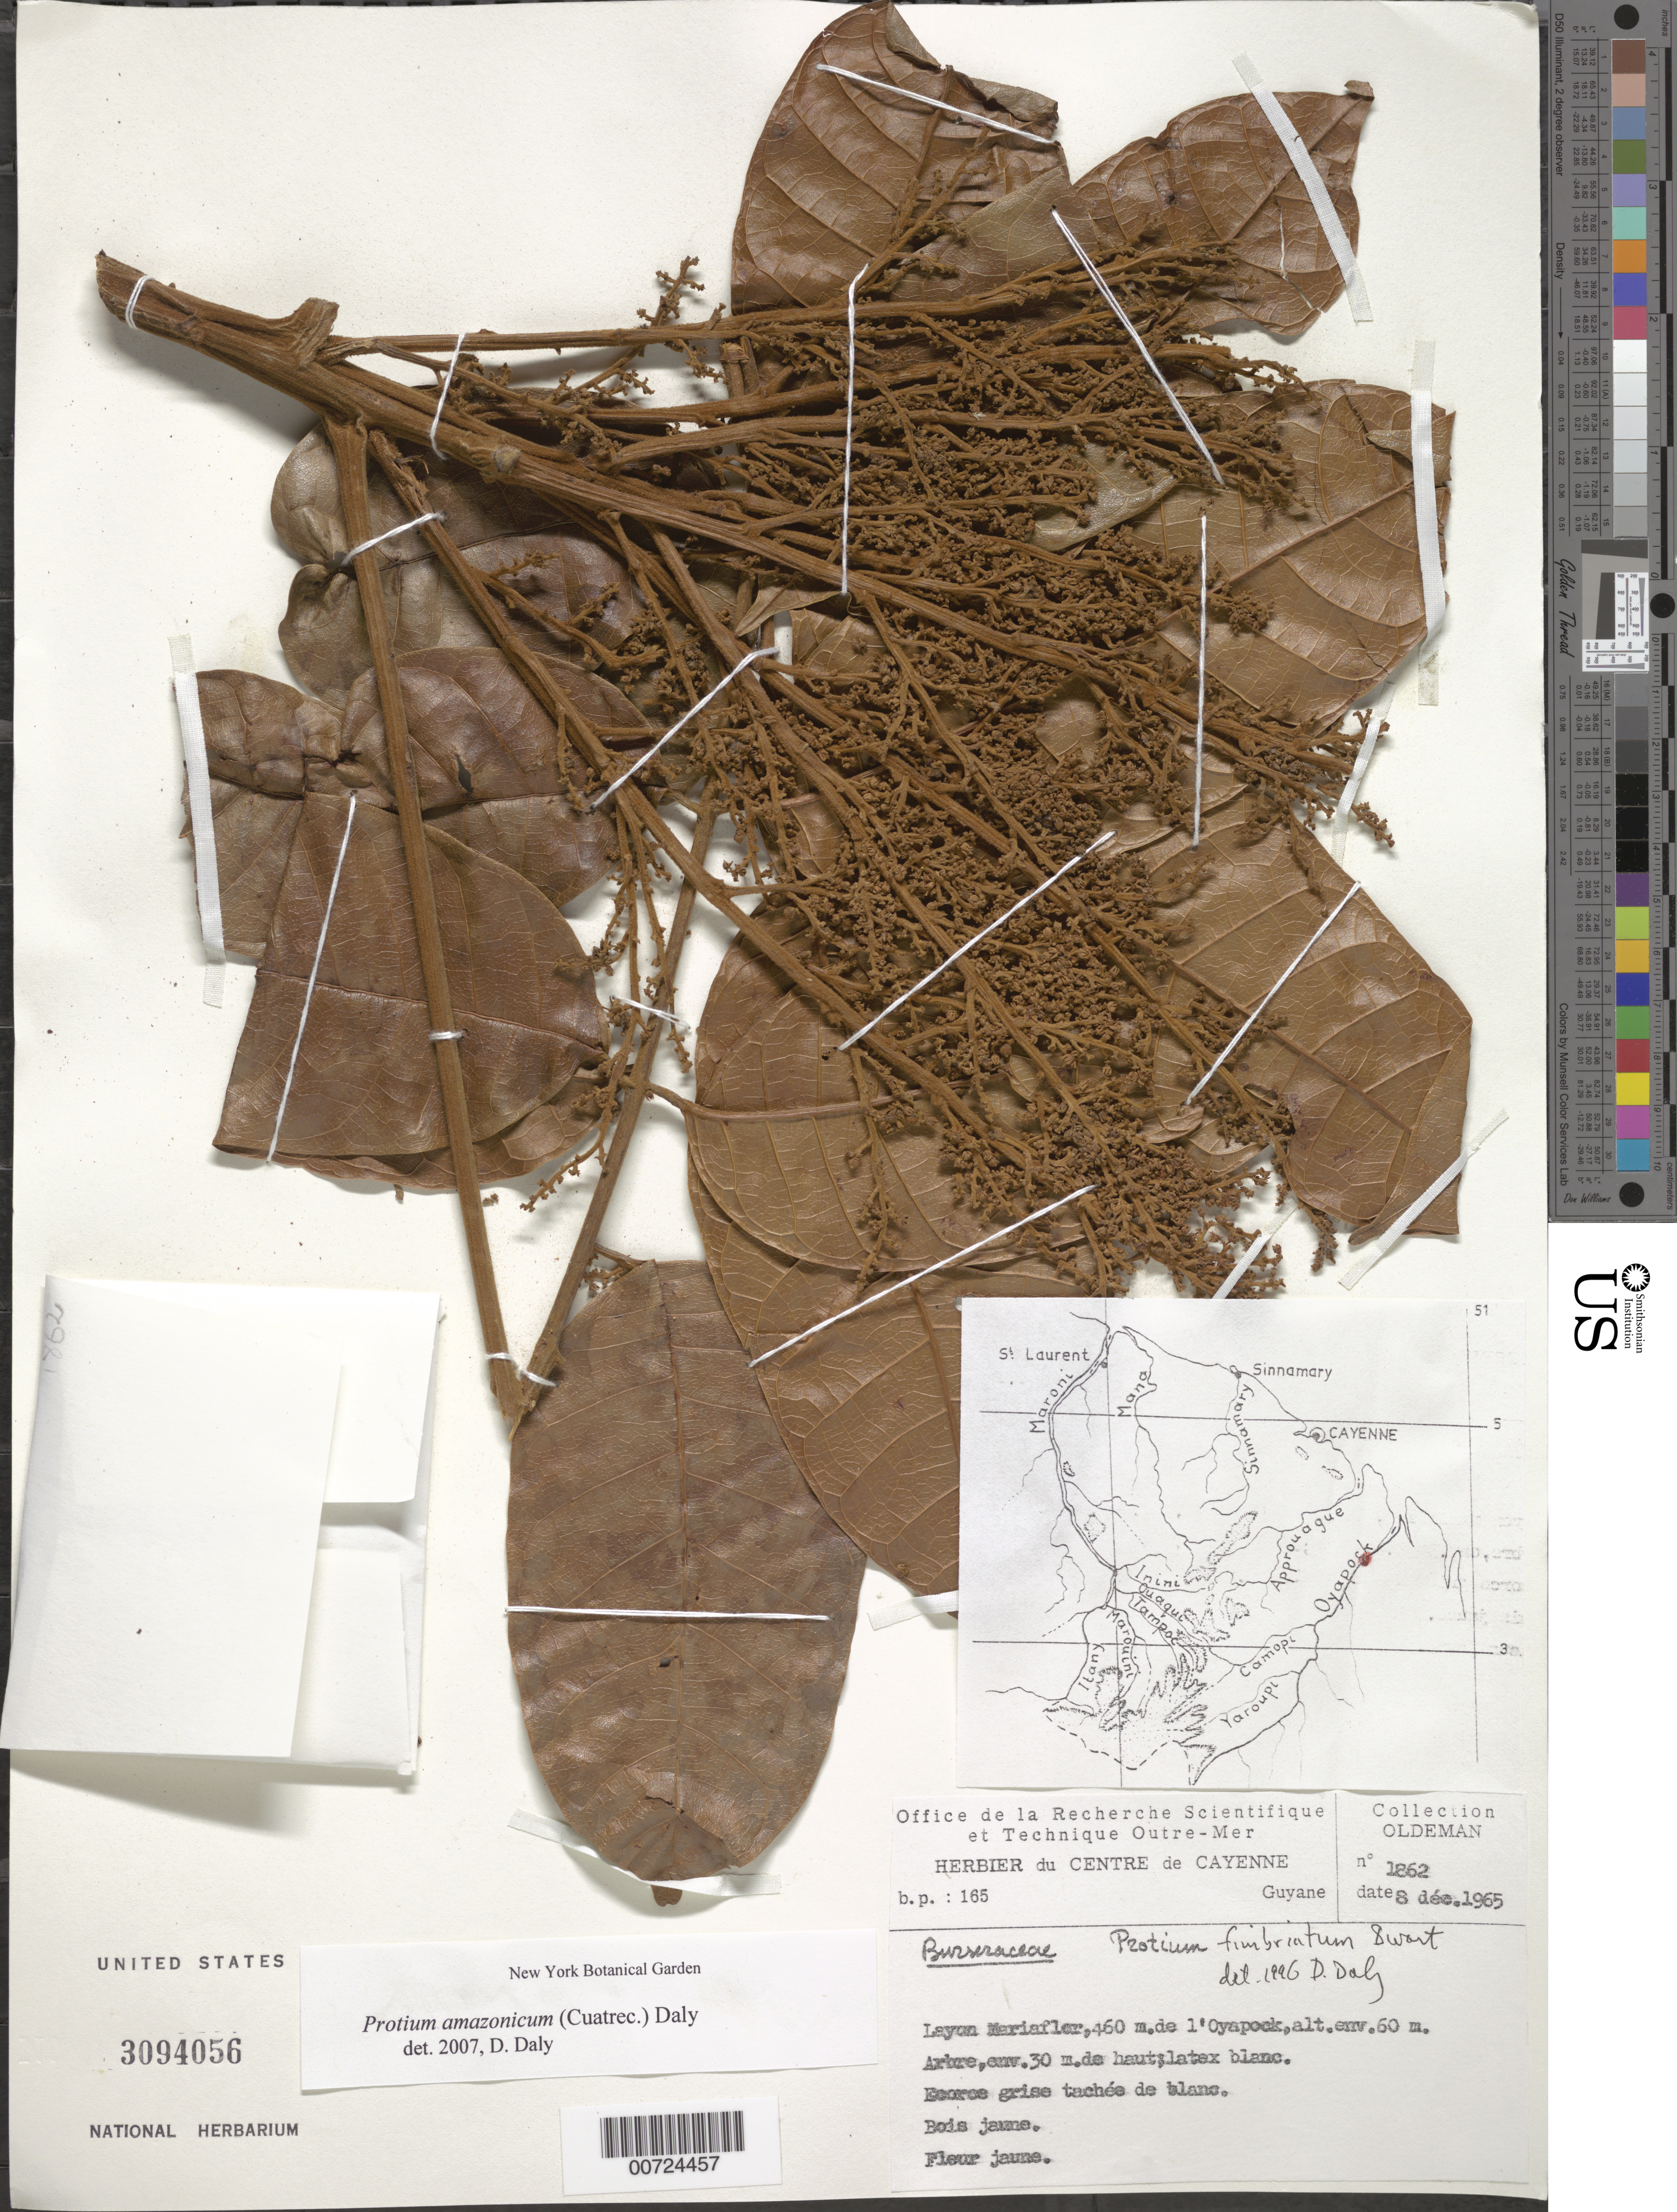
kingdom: Plantae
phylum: Tracheophyta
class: Magnoliopsida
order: Sapindales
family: Burseraceae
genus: Protium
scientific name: Protium fimbriatum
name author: Swart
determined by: Daly, D. C.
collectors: R. Oldeman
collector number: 1862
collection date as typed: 8-Dec-65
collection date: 1965-12-08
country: French Guiana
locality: Mariaflor, 460 m de l'Oyapock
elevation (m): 60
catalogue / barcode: US 3094056